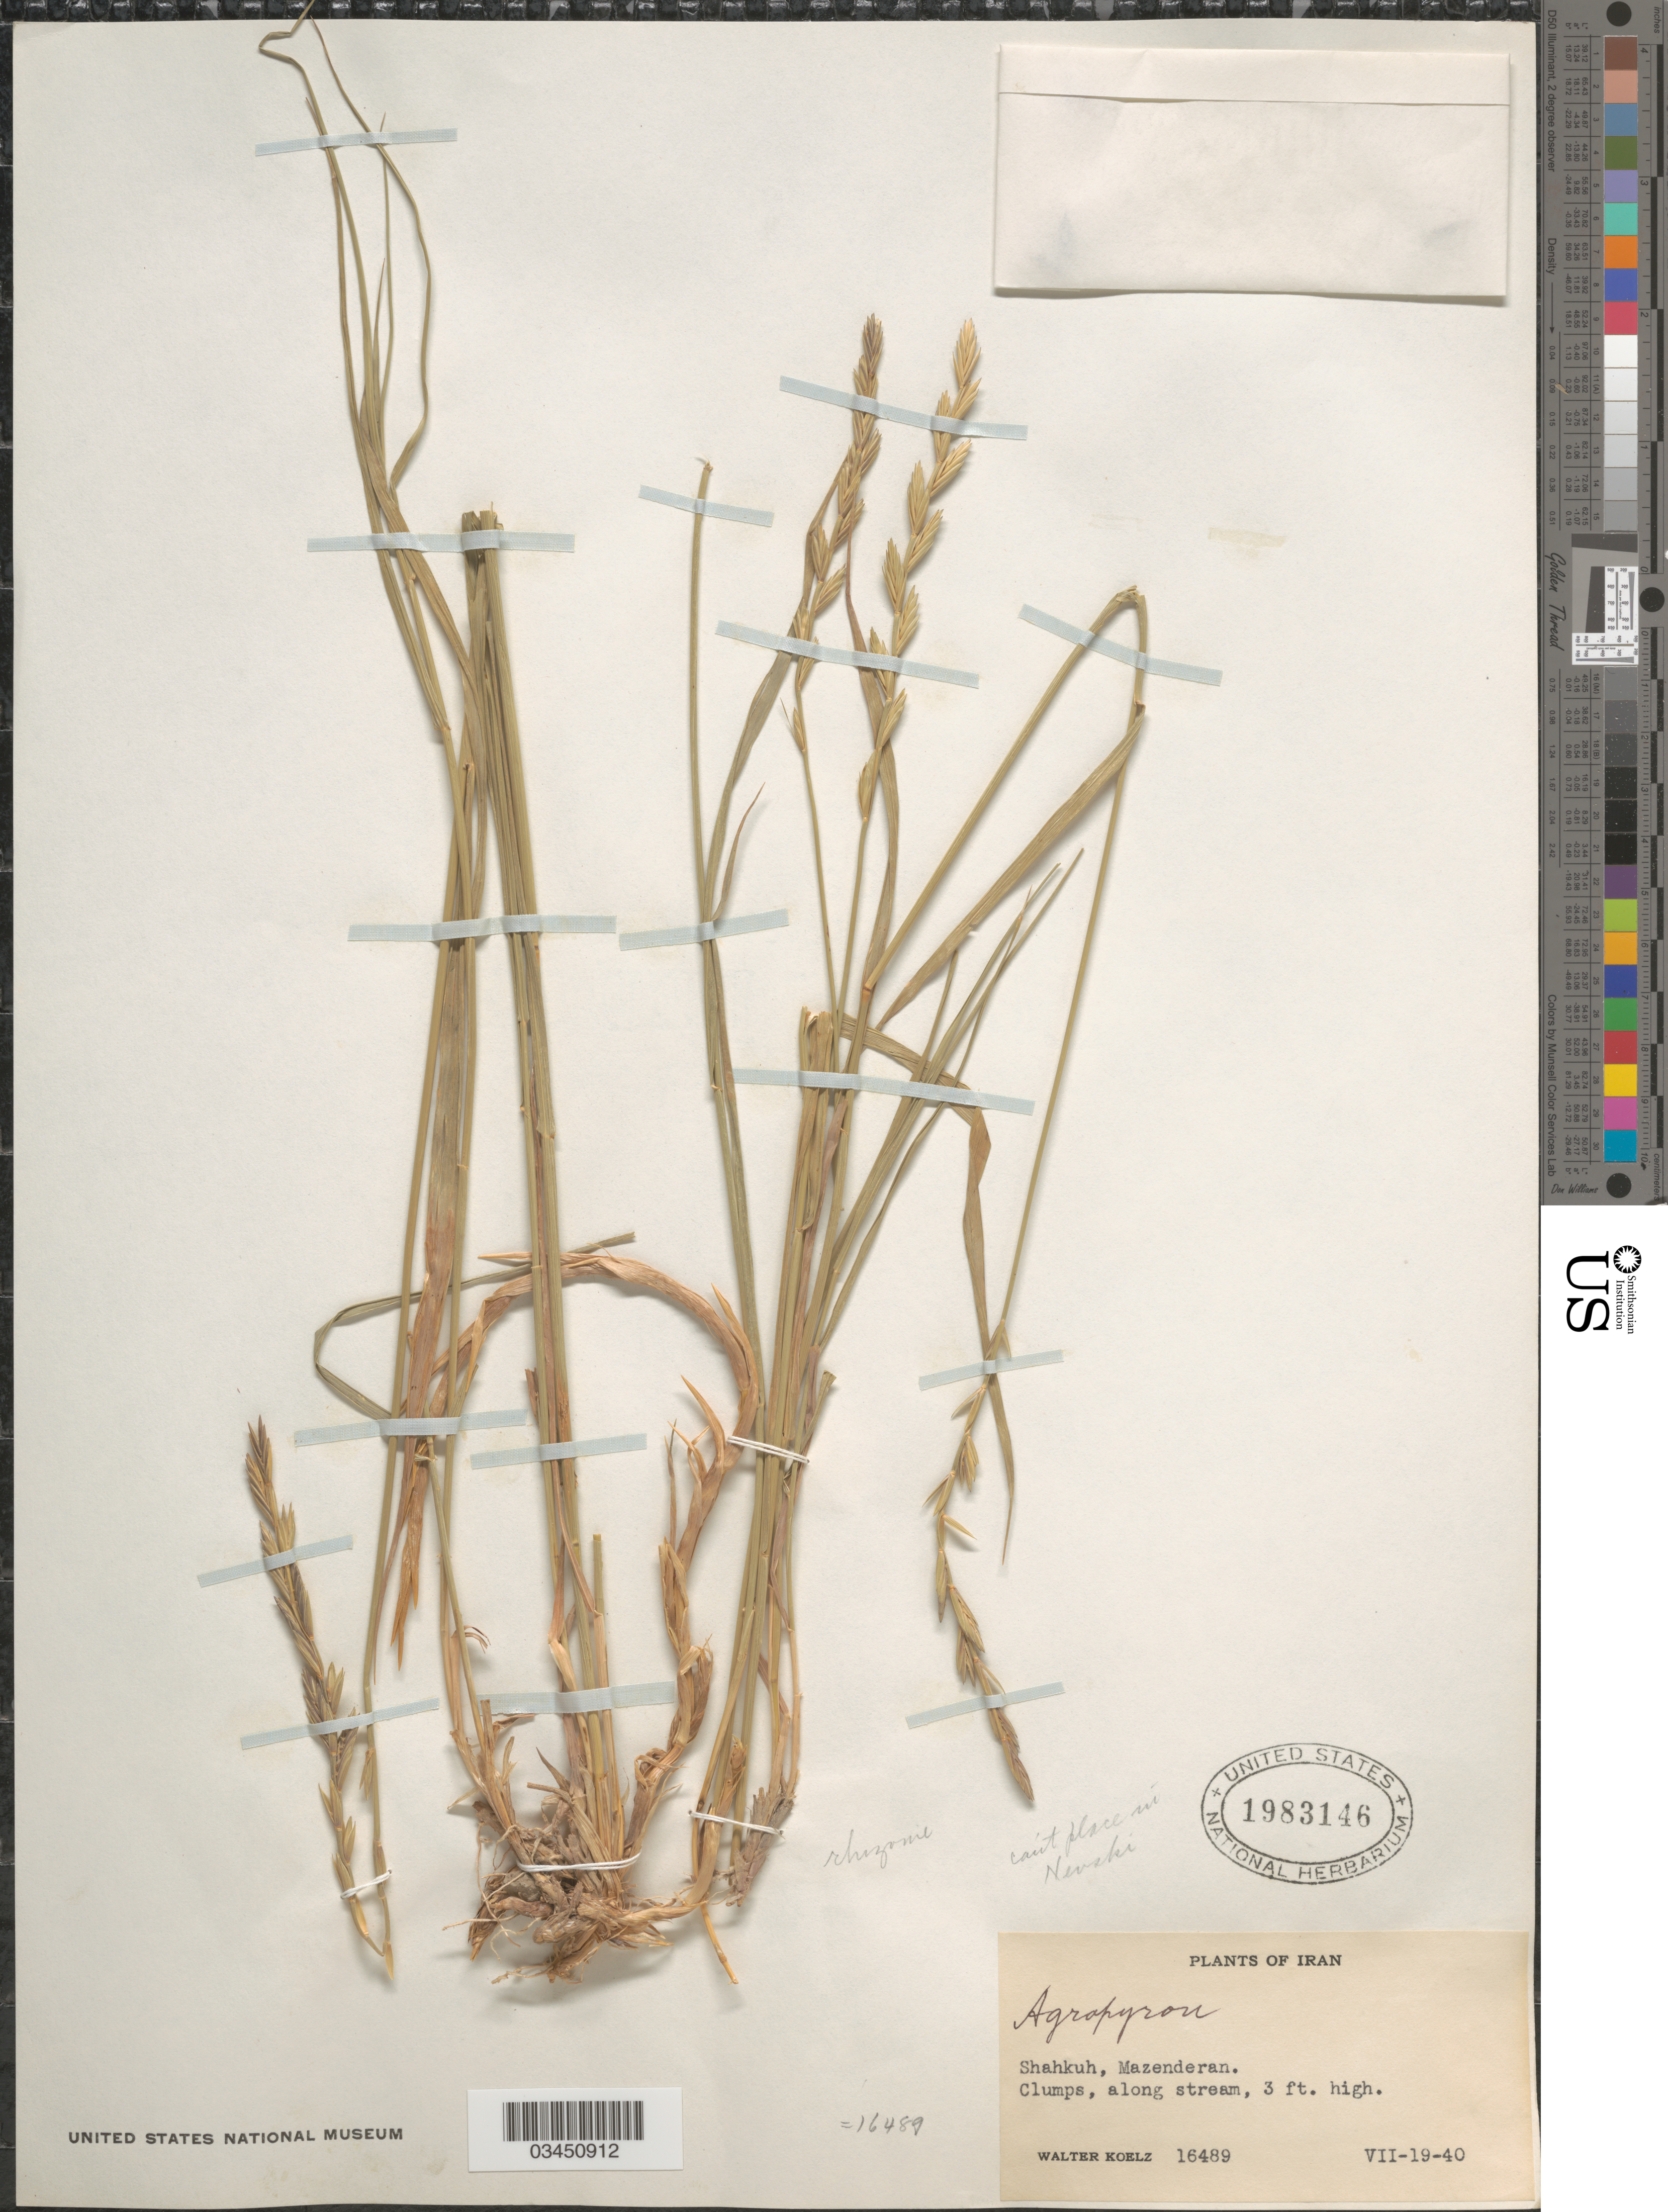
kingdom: Plantae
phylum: Tracheophyta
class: Liliopsida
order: Poales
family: Poaceae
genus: Elymus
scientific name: Elymus sp.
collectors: W. N. Koelz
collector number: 16489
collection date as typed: Transcribed d/m/y: 19/7/40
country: Iran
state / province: Mazandaran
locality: Shahkuh, Mazenderan. Clumps, along stream.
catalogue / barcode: US 1983146